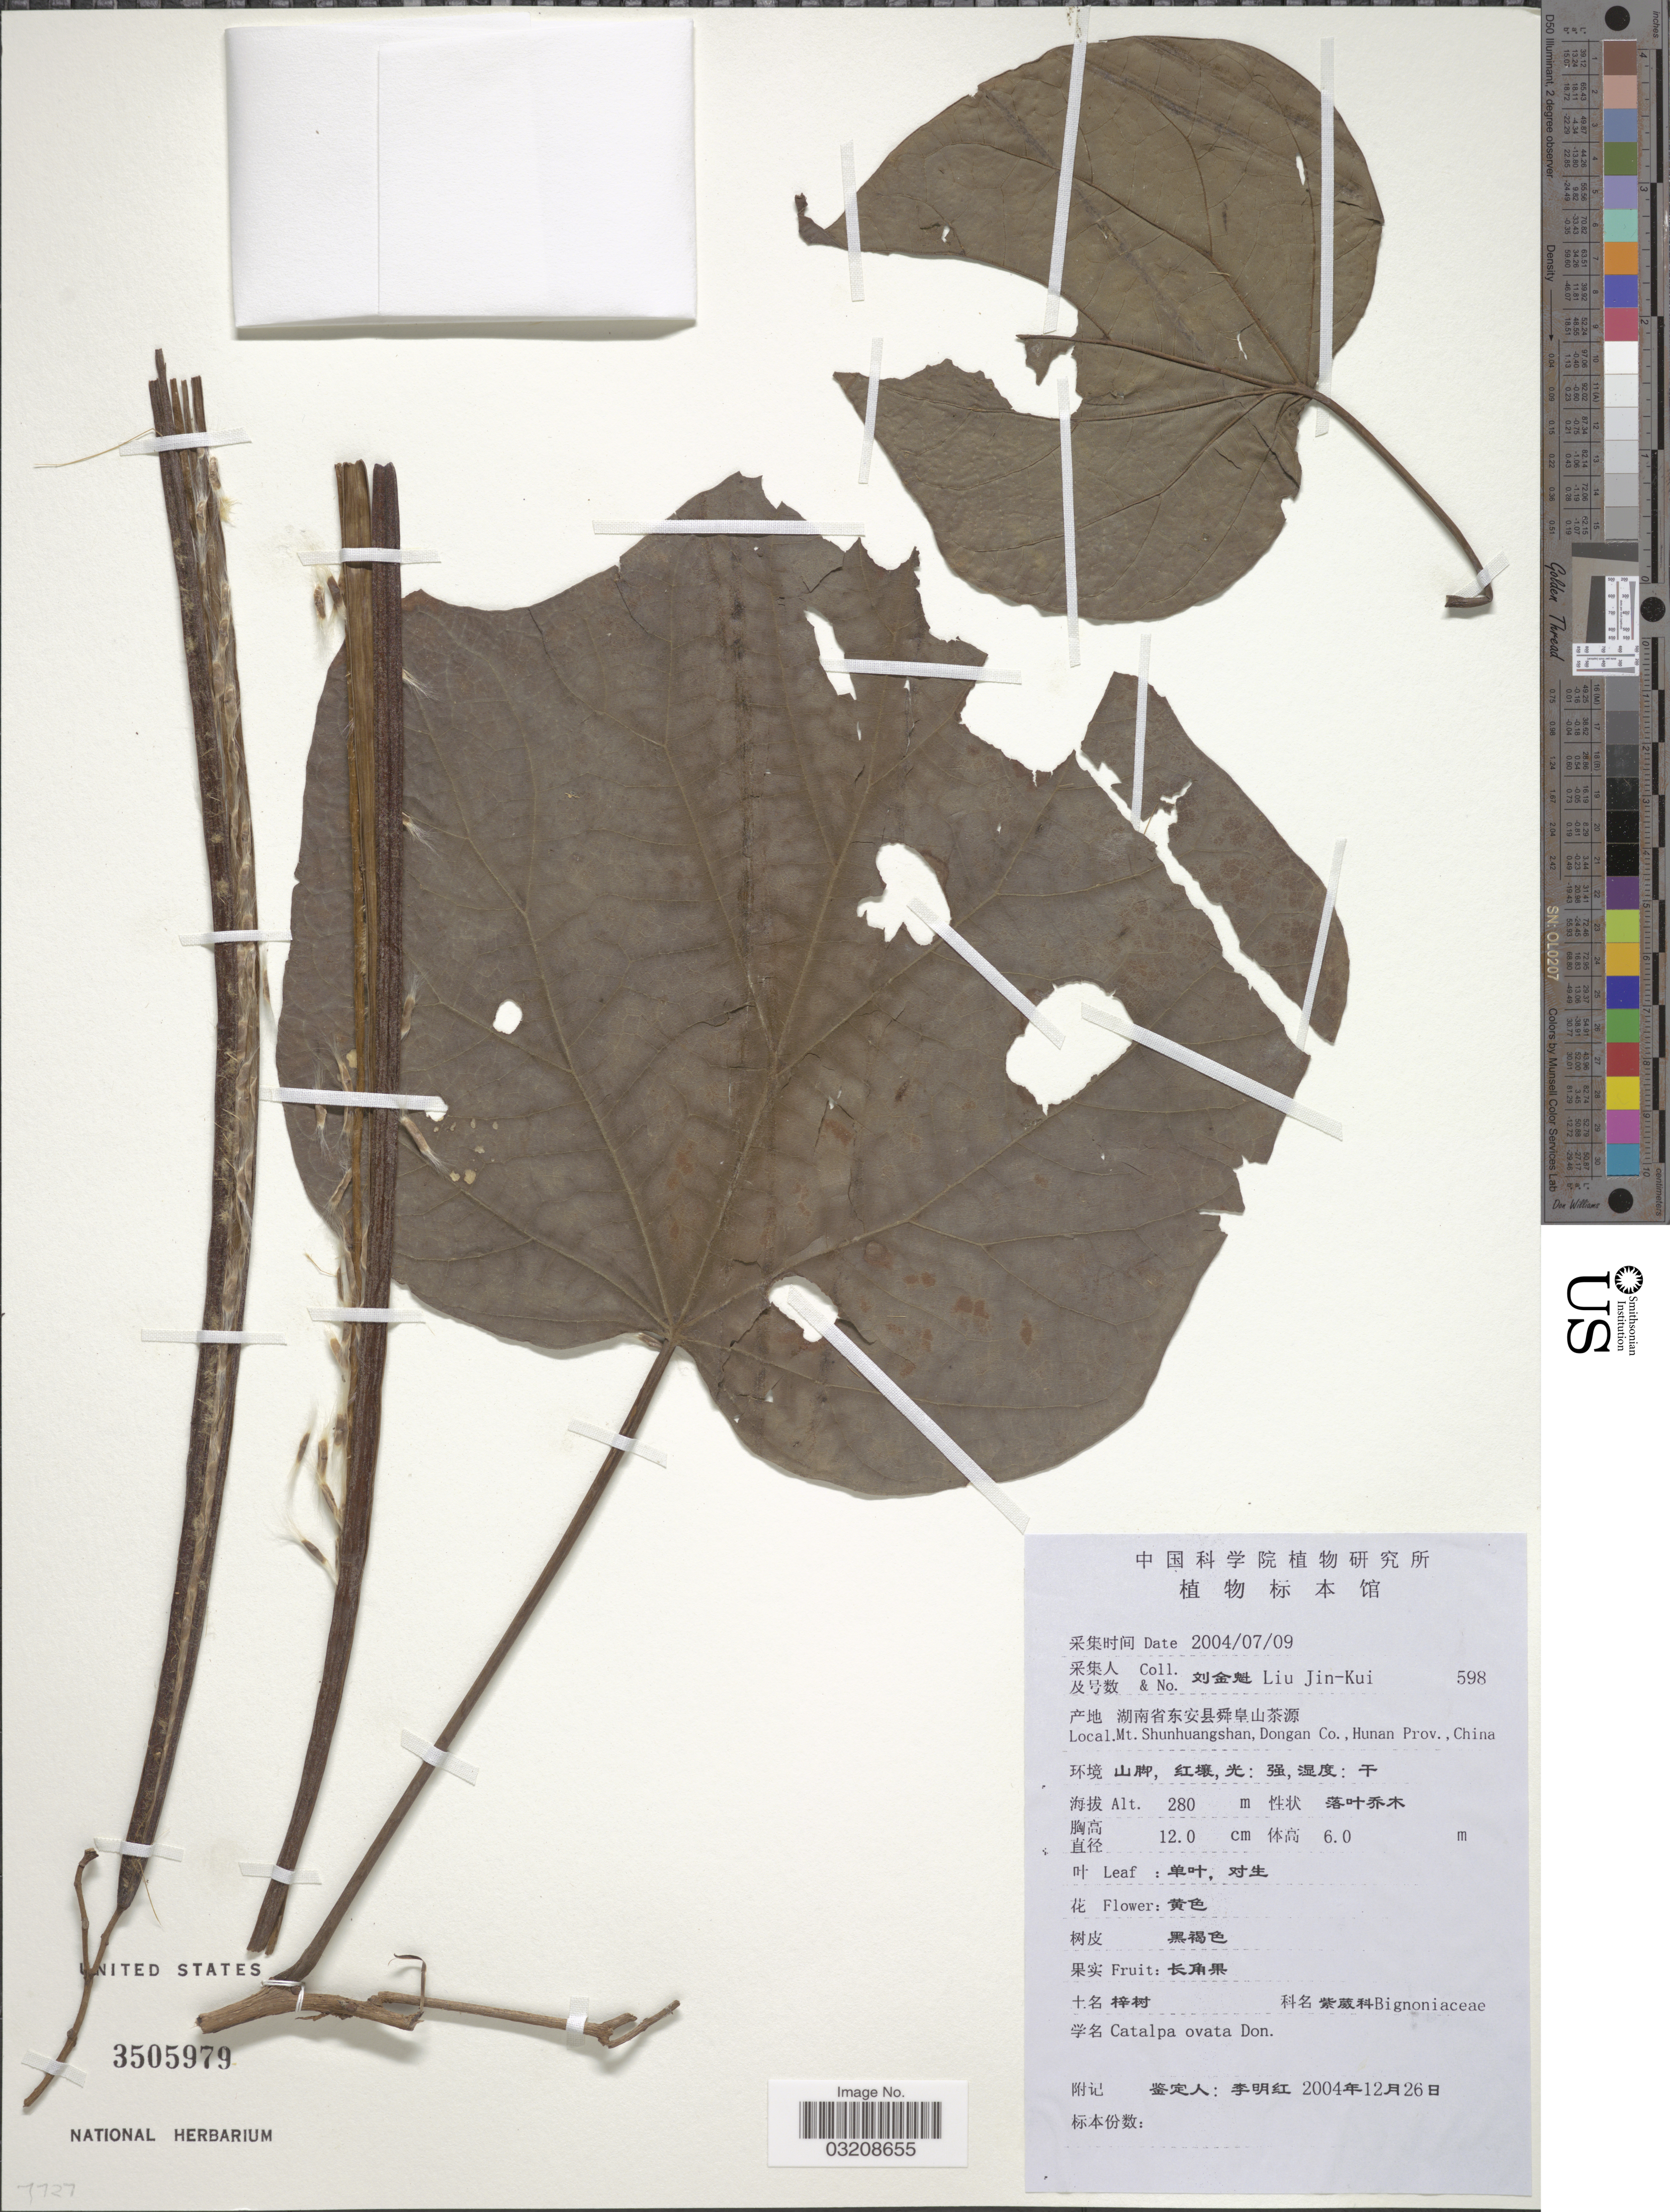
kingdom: Plantae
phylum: Tracheophyta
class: Magnoliopsida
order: Lamiales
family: Bignoniaceae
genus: Catalpa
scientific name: Catalpa ovata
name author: G. Don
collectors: Liu Jin-Kui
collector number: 598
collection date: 2004-07-09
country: China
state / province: Hunan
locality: Mt. Shunhuangshan, Dongan Co.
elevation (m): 280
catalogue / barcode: US 3505979